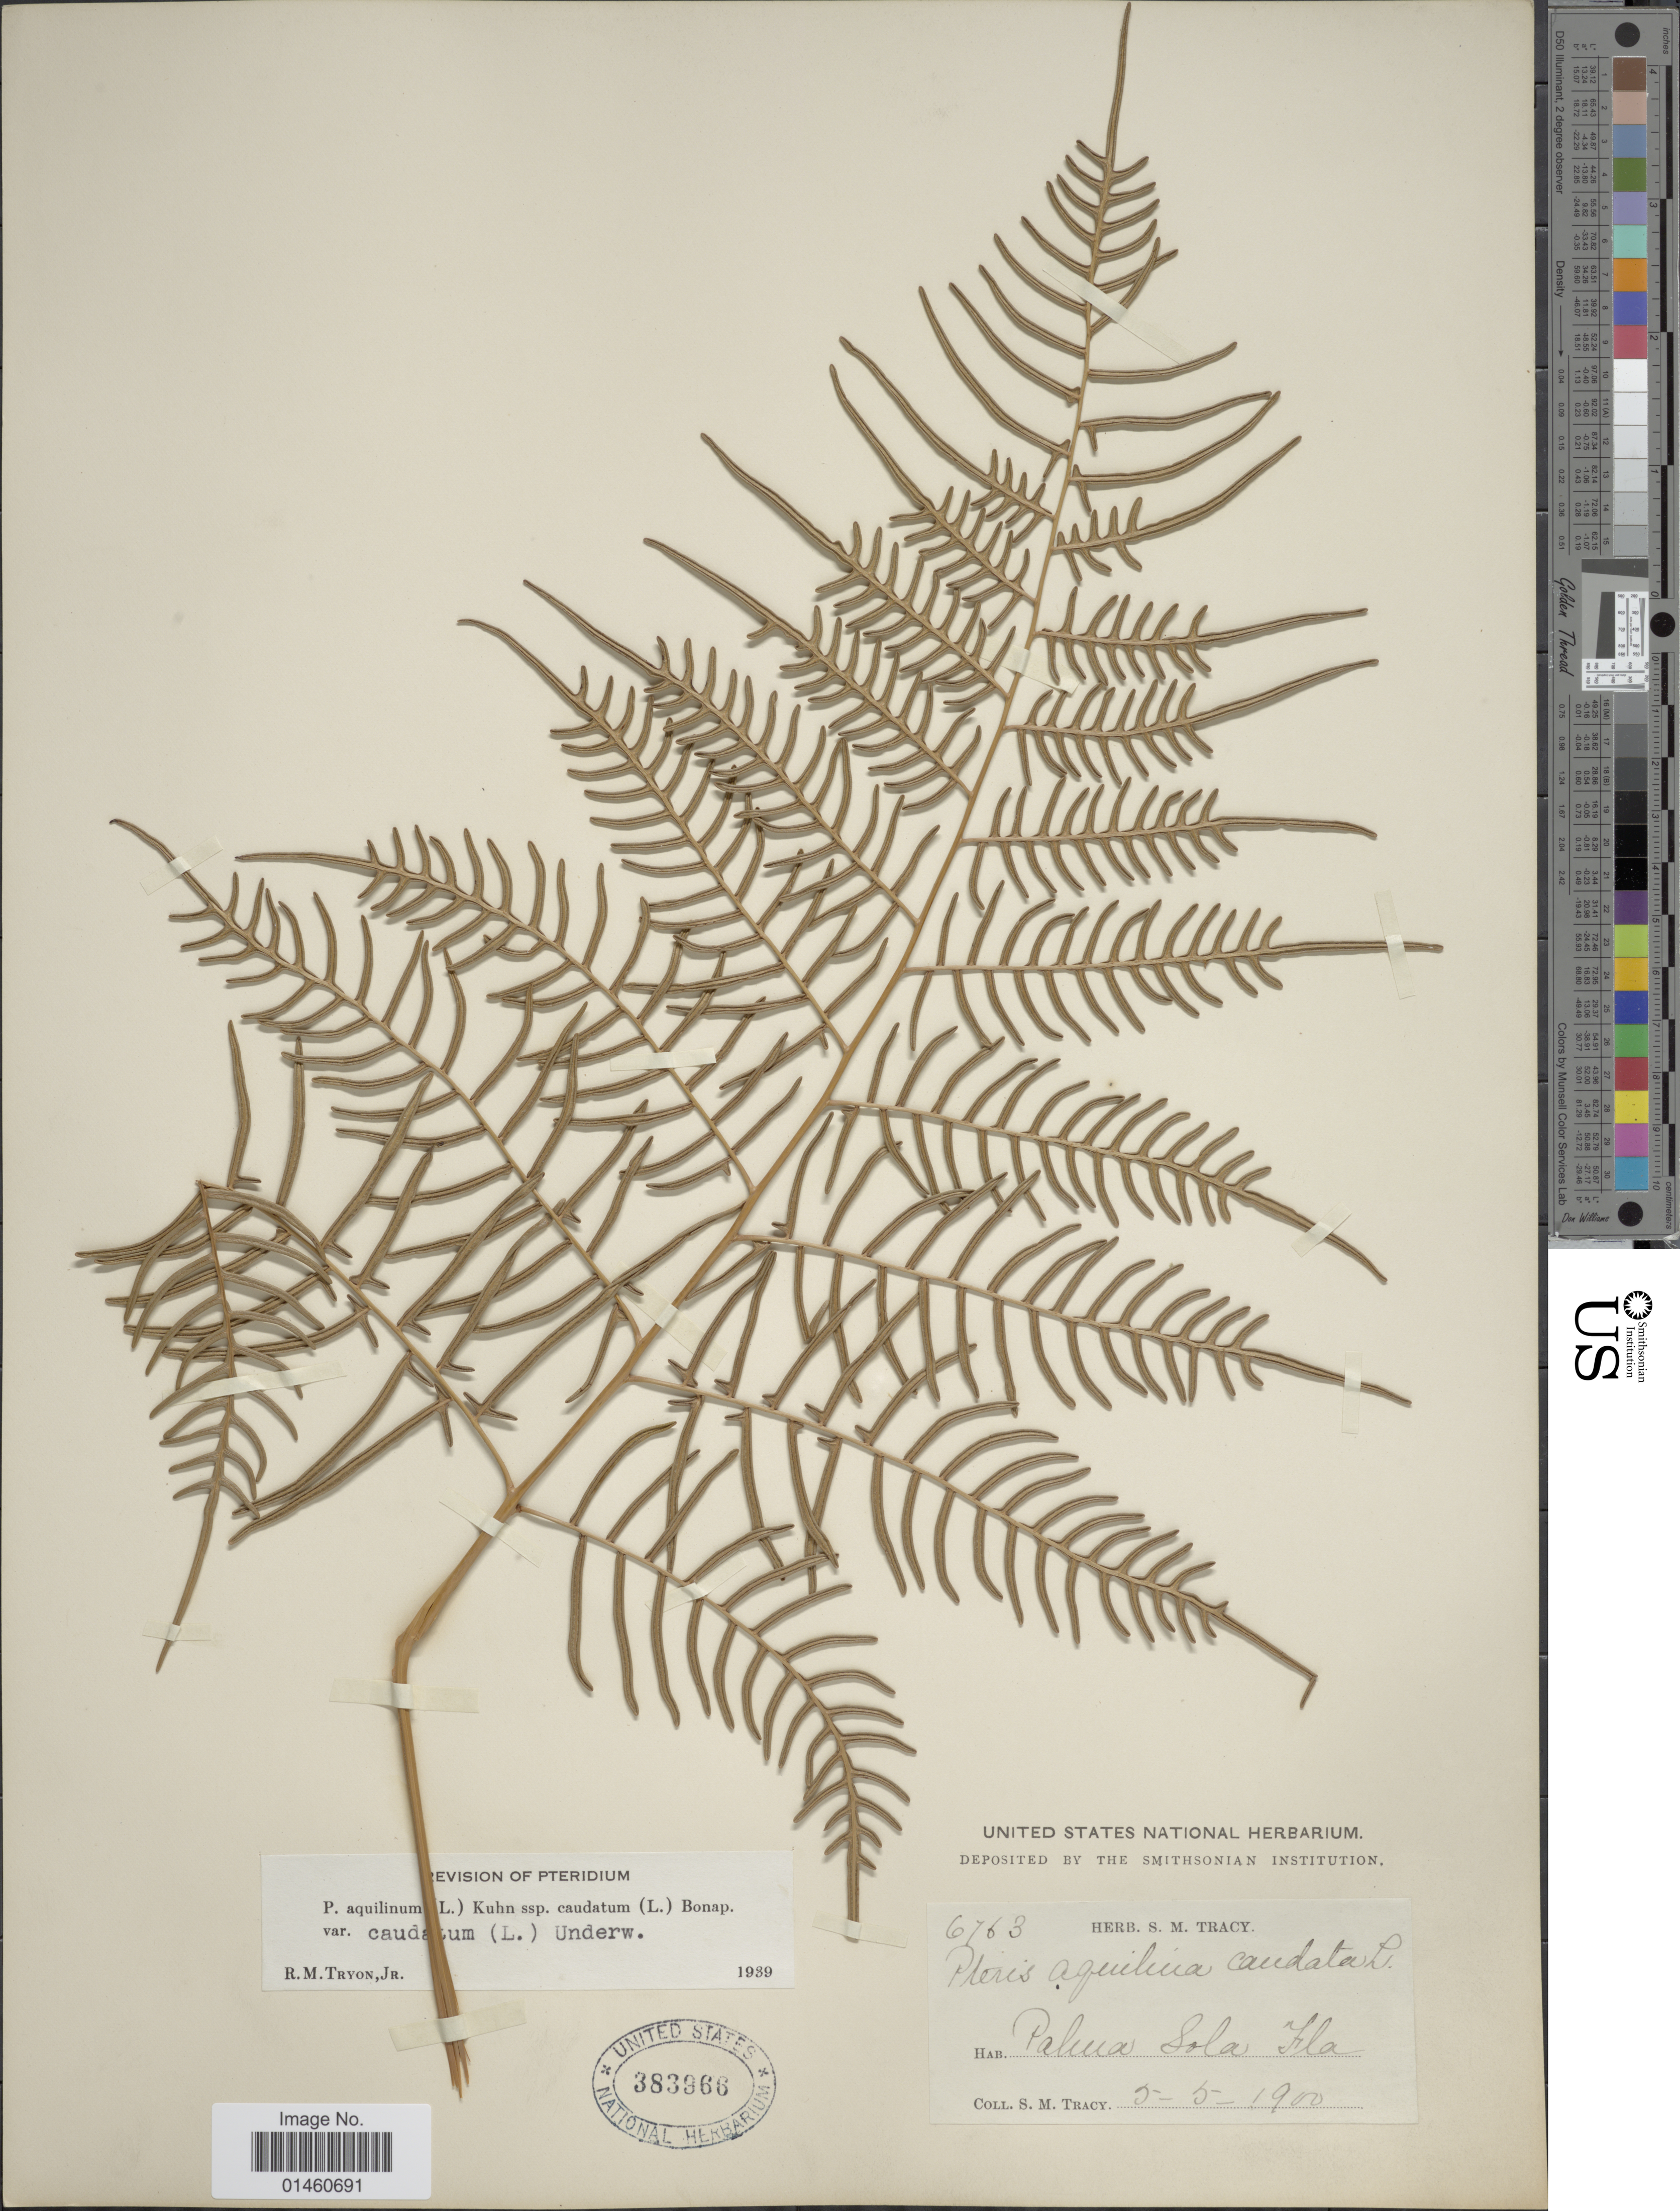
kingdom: Plantae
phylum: Tracheophyta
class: Polypodiopsida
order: Polypodiales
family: Dennstaedtiaceae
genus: Pteridium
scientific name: Pteridium caudatum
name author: (L.) Maxon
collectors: S. M. Tracy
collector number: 6763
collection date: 1900-05-05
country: United States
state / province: Florida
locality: Palma Sola.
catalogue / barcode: US 383966